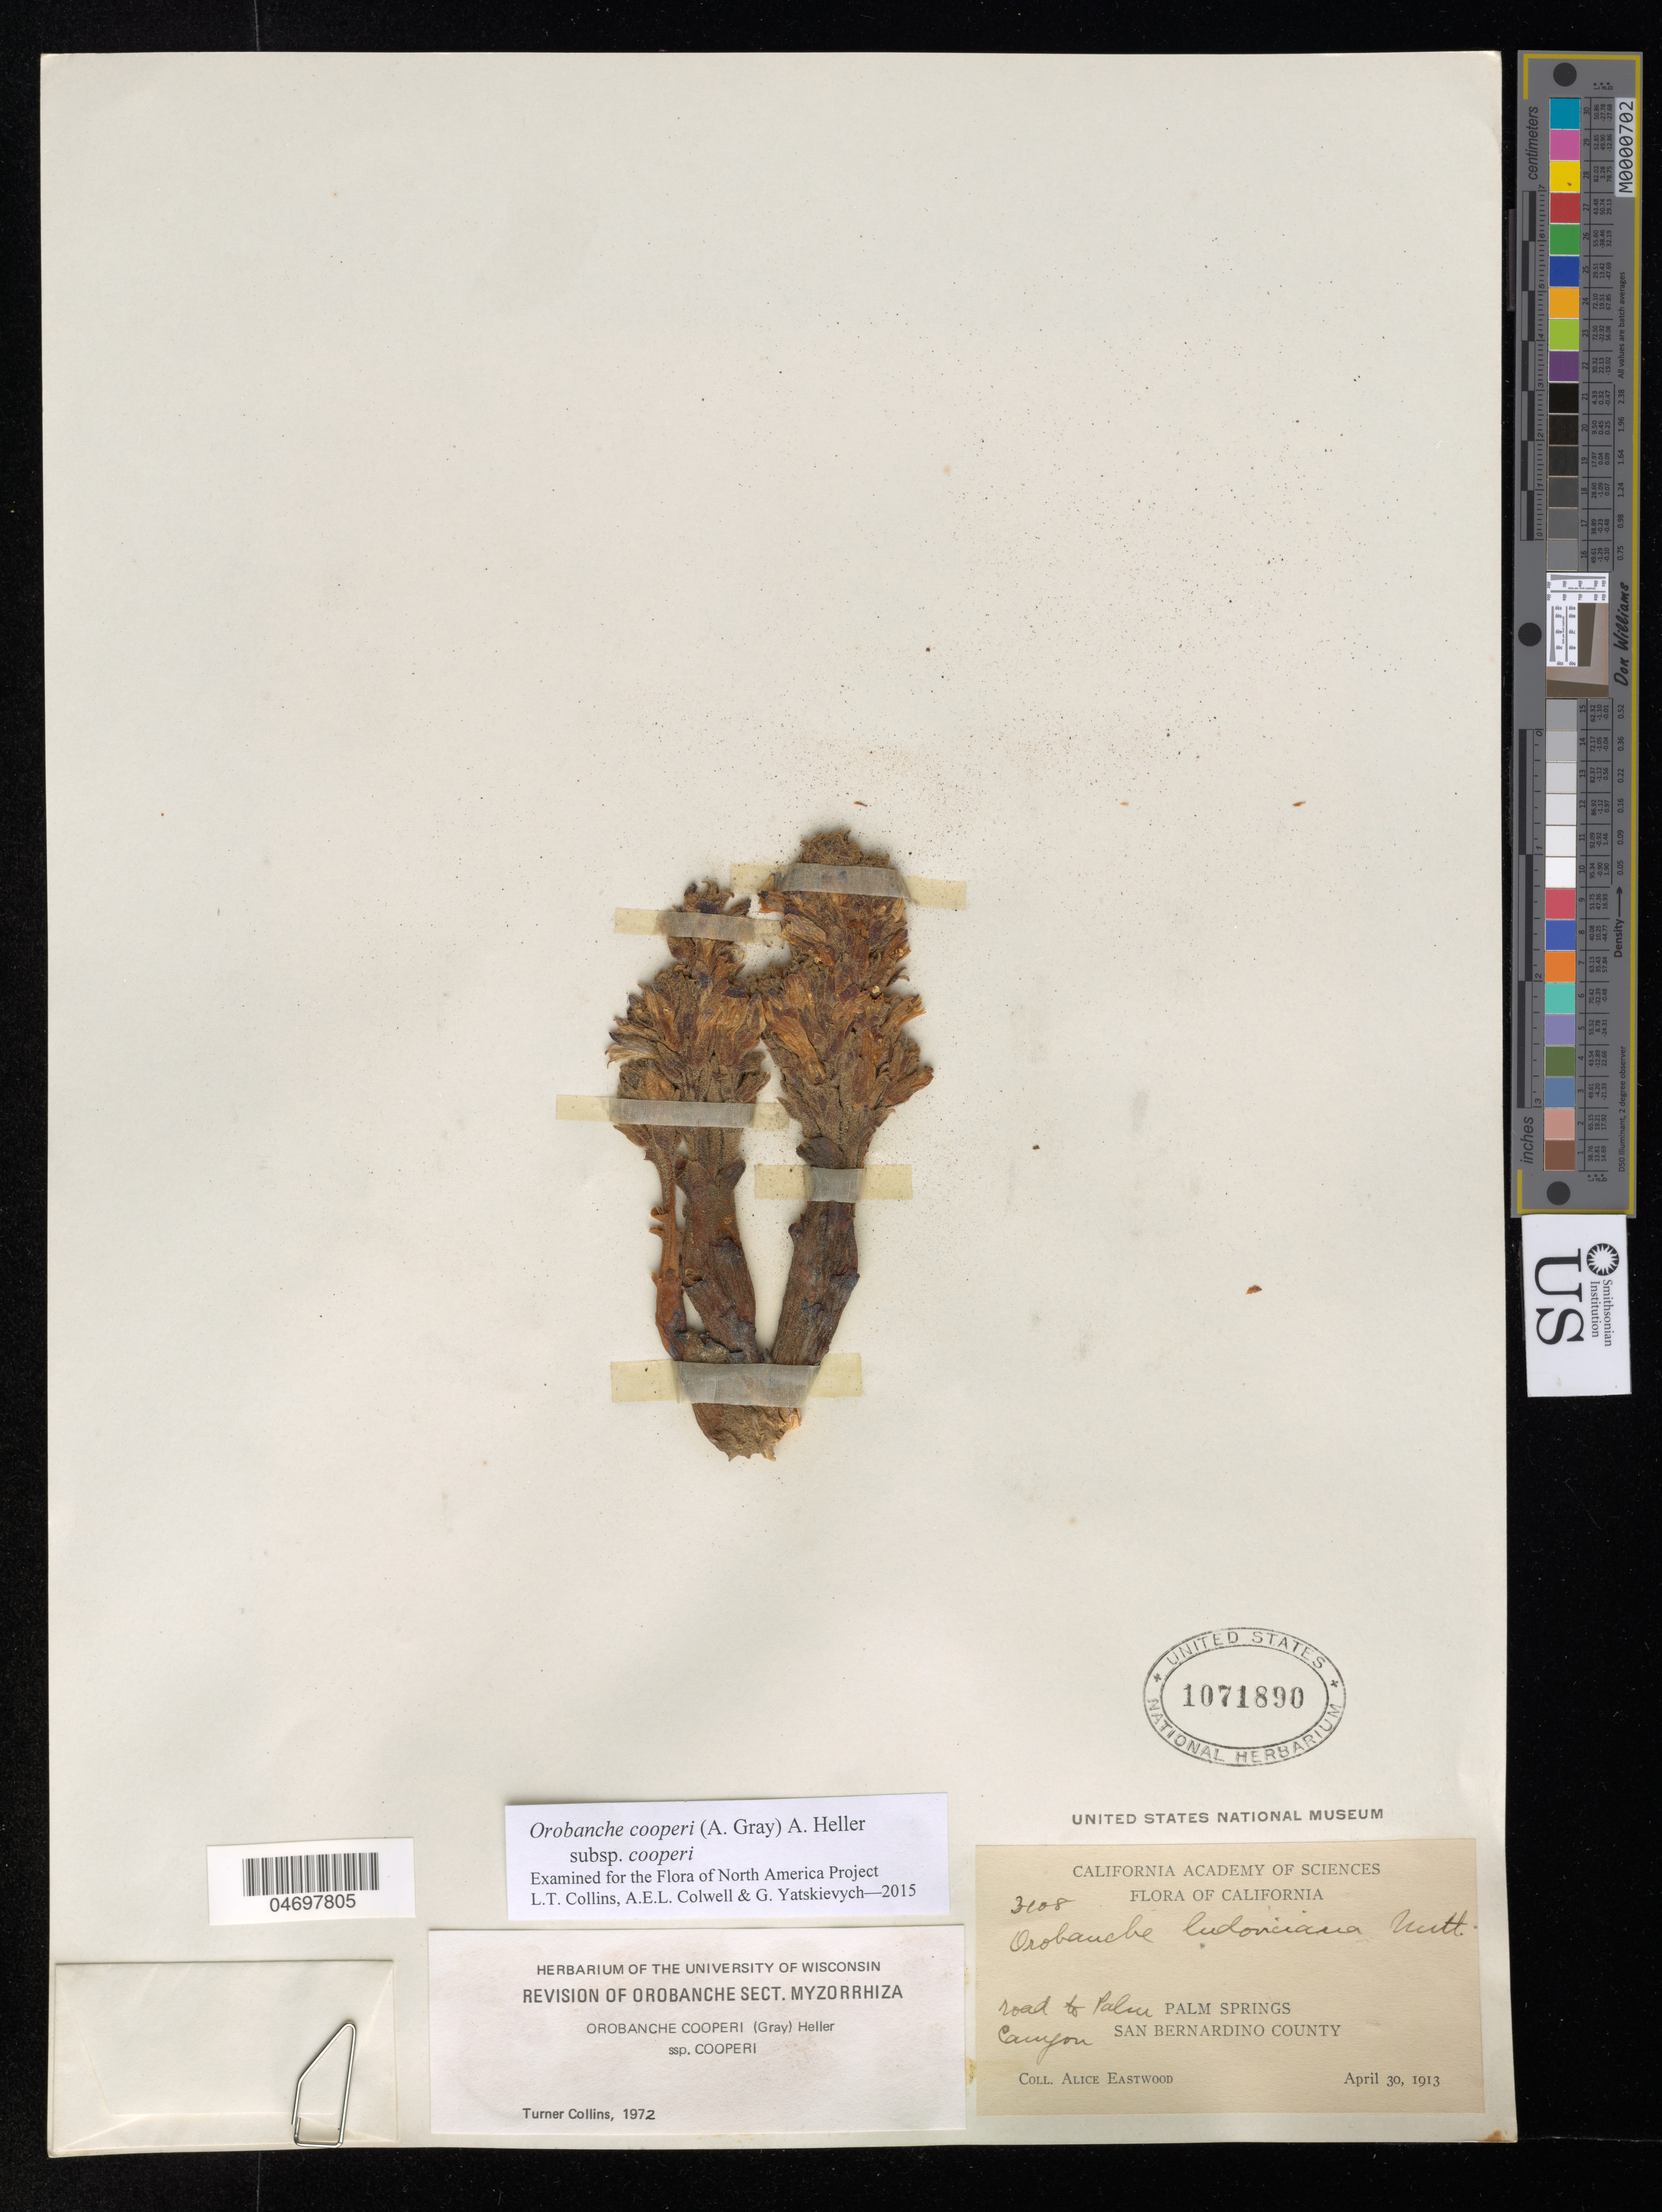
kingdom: Plantae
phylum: Tracheophyta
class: Magnoliopsida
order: Lamiales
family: Orobanchaceae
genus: Orobanche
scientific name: Orobanche cooperi subsp. cooperi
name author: (A. Gray) Heller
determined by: Collins, L. T.; Colwell, A. E.; Yatskievych, G. A.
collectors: A. Eastwood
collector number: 3108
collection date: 1913-04-30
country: United States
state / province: California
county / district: San Bernardino Co.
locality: Palm Springs, road to Palm Canyon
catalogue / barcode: US 1071890